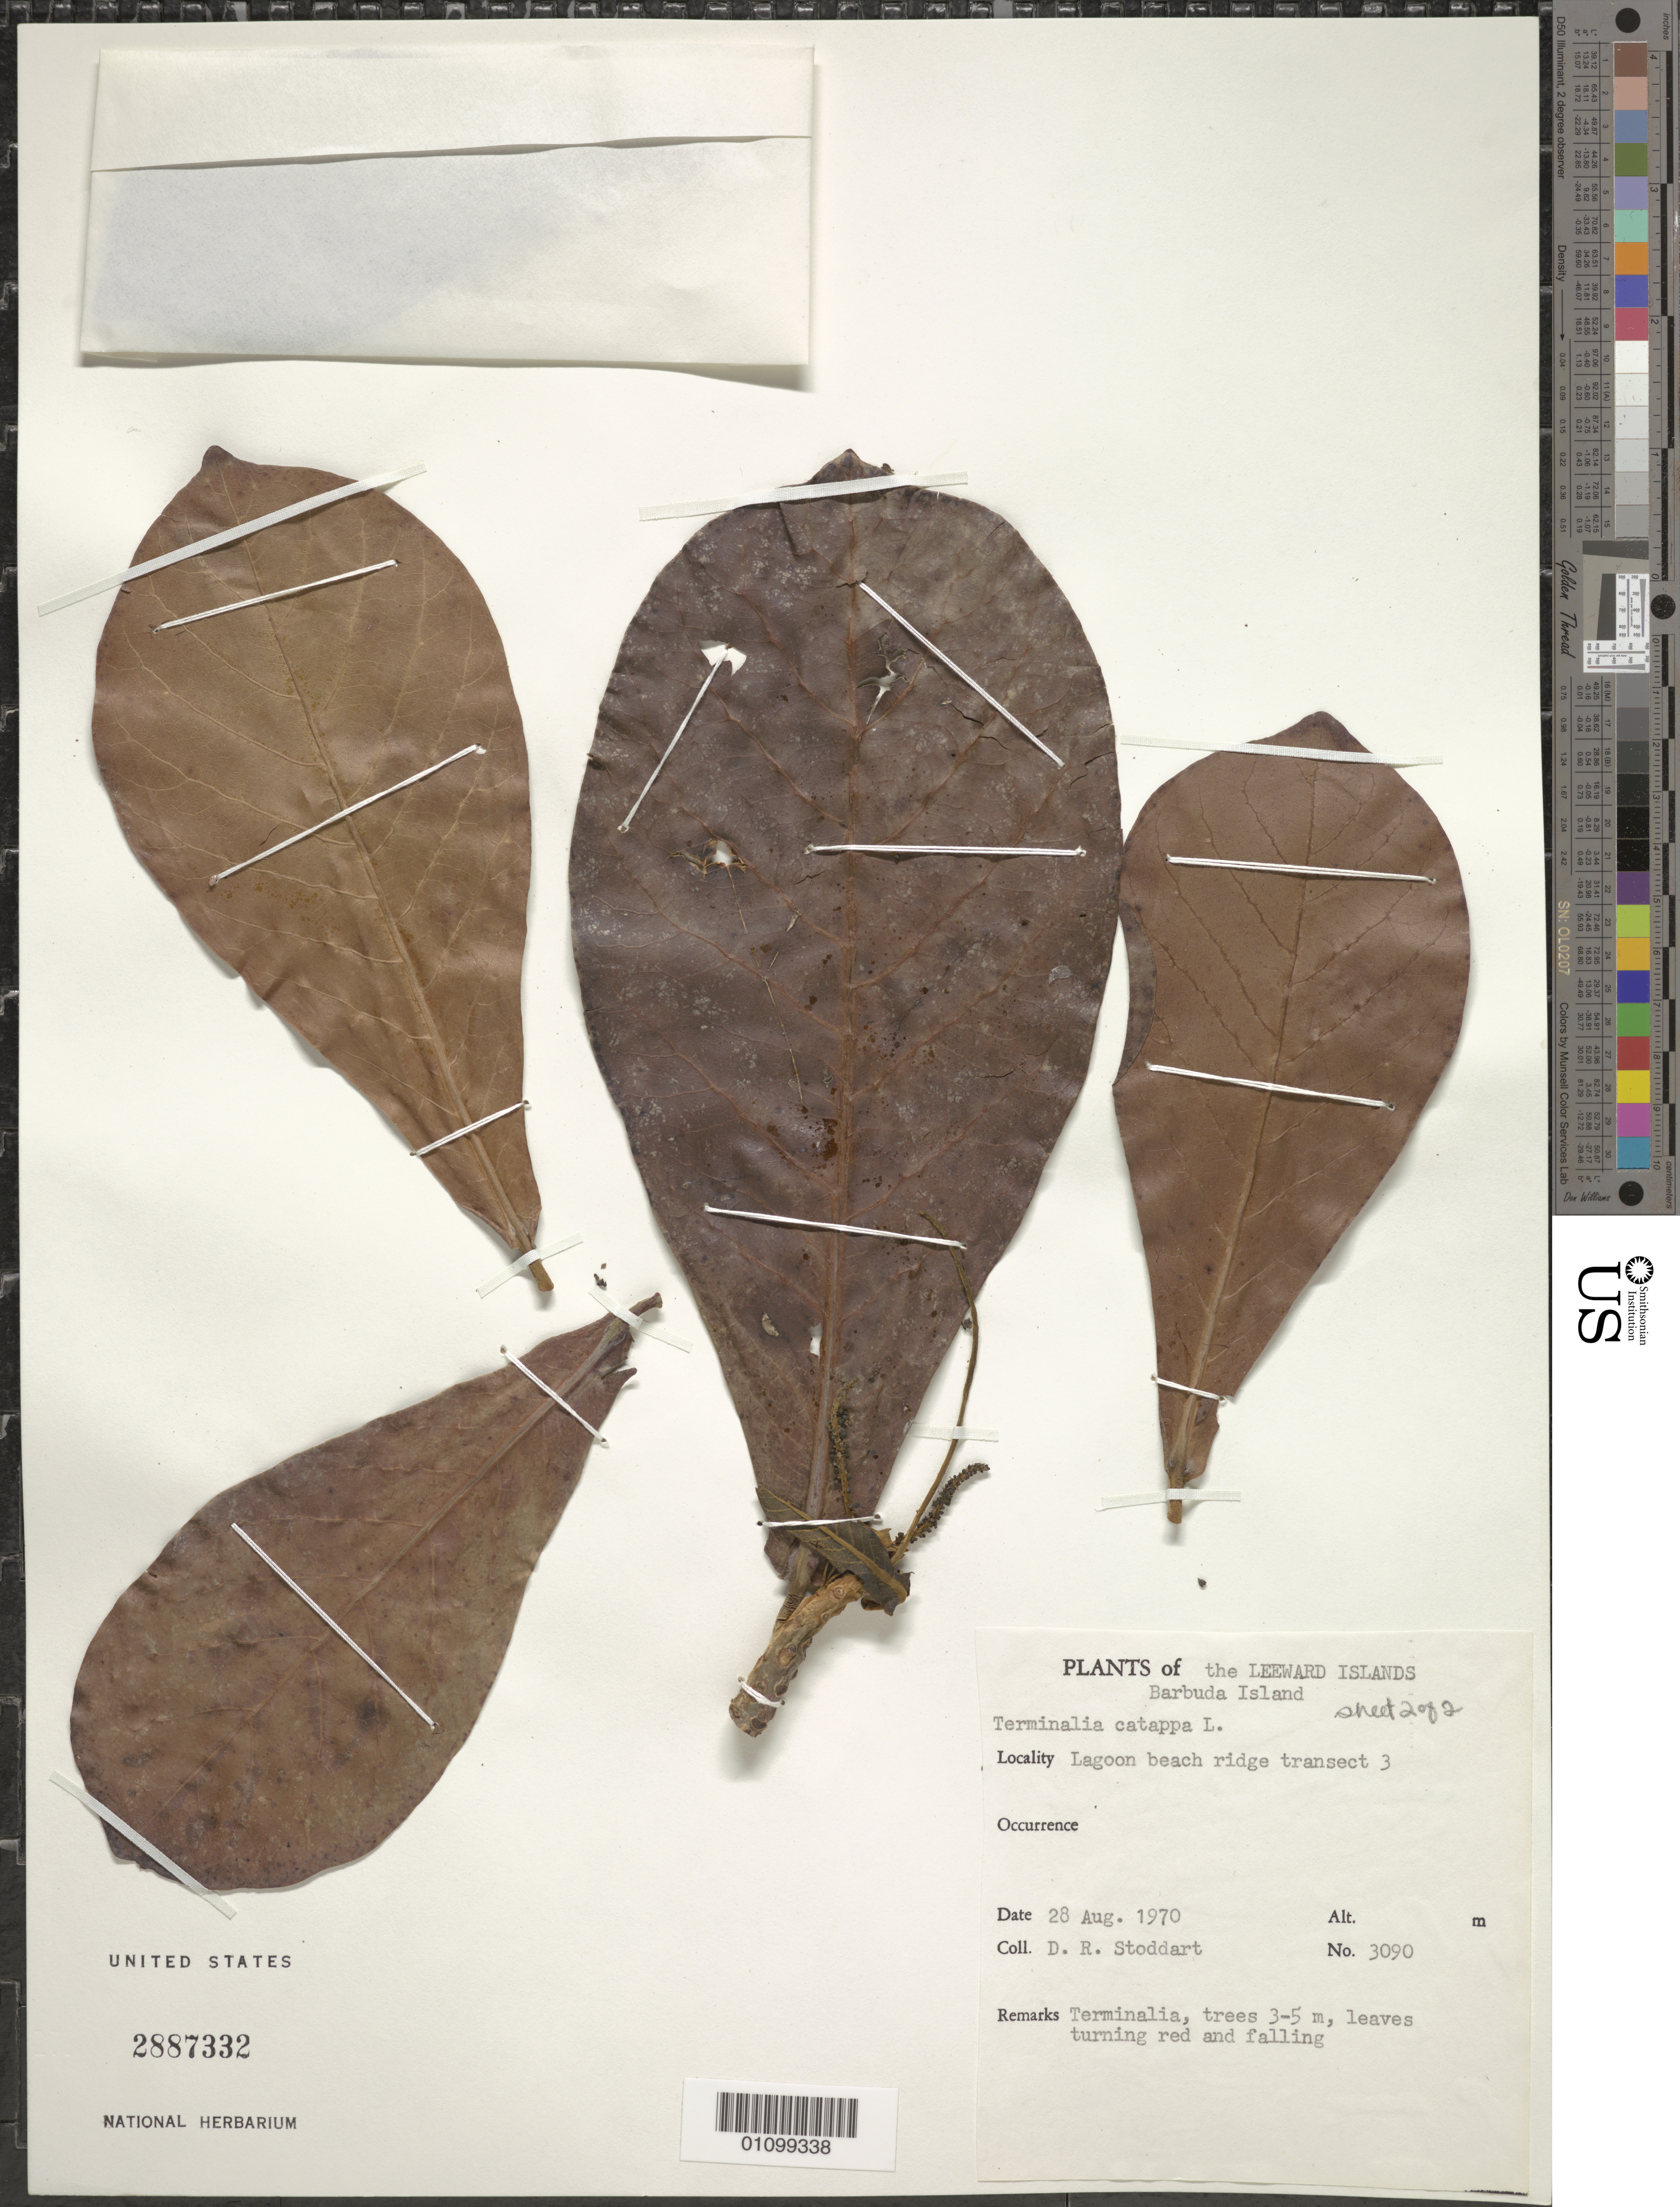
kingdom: Plantae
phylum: Tracheophyta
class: Magnoliopsida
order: Myrtales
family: Combretaceae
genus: Terminalia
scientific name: Terminalia catappa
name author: L.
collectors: D. R. Stoddart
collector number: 3090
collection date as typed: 28 Aug 1970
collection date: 1970-08-28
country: Antigua and Barbuda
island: Barbuda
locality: Leeward Islands. Lagoon beach ridge transect 3.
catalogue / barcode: US 2887332